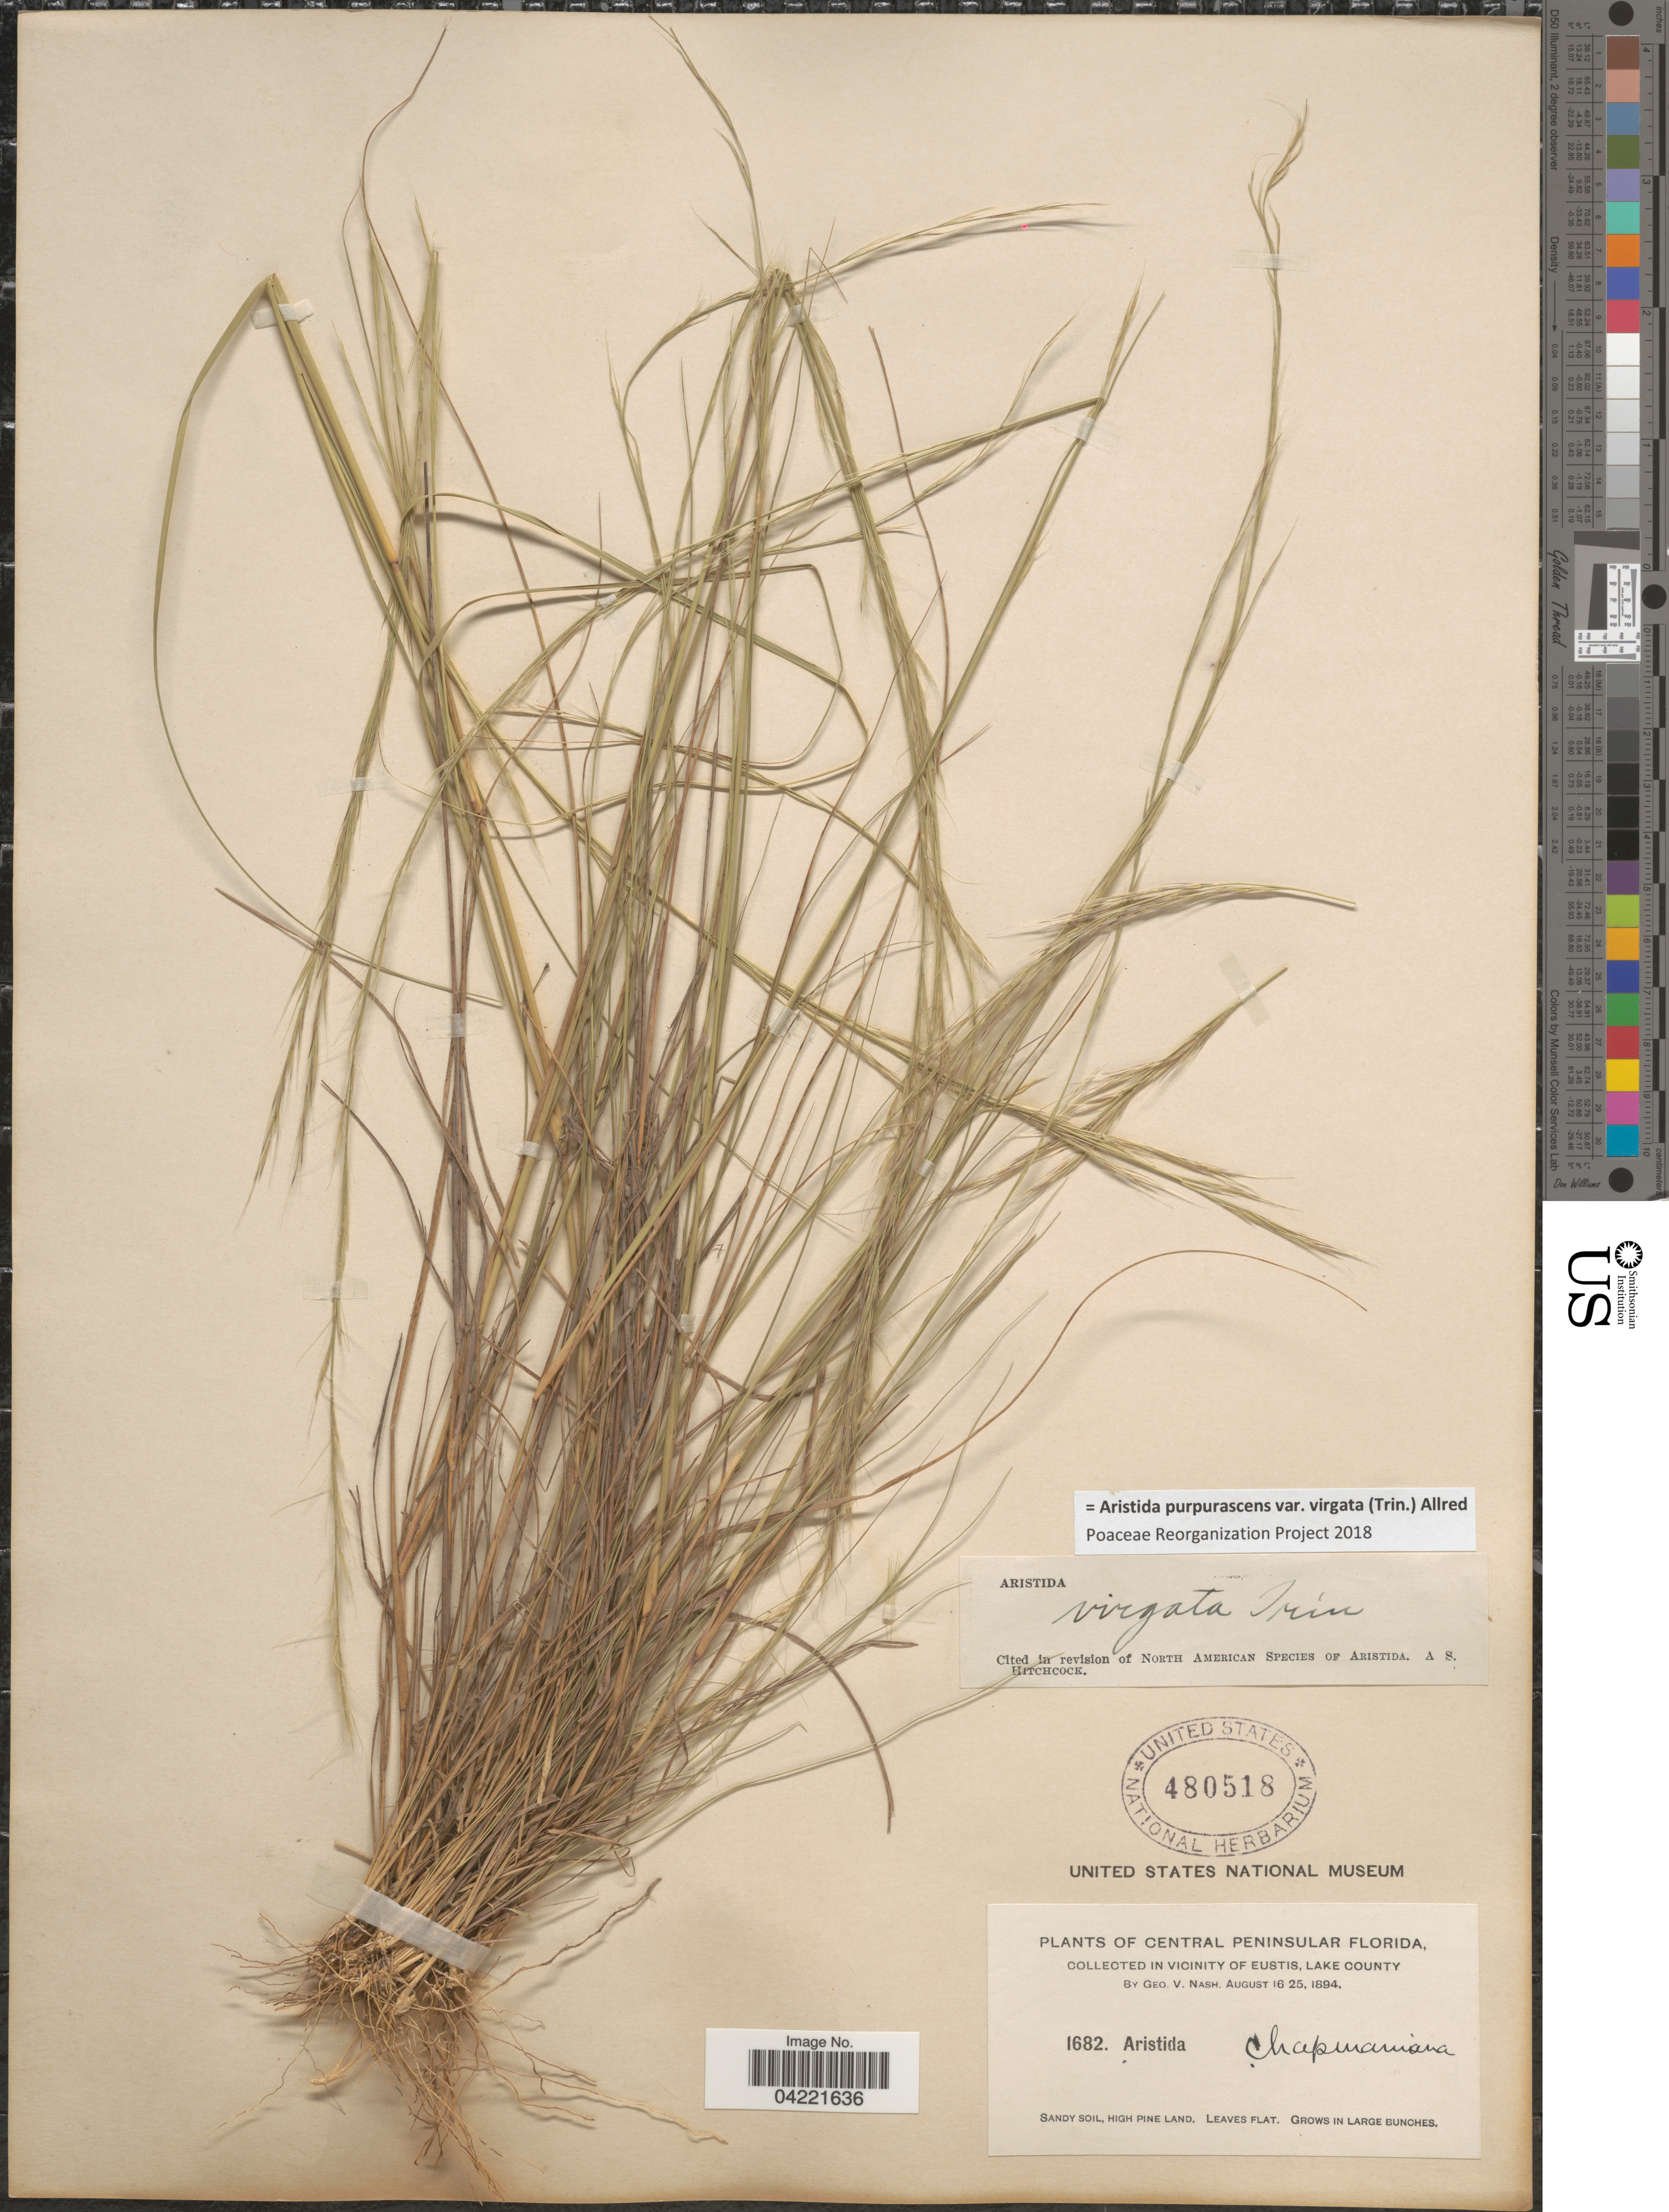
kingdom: Plantae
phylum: Tracheophyta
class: Liliopsida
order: Poales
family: Poaceae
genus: Aristida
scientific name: Aristida purpurascens var. virgata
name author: (Trin.) Allred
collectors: G. V. Nash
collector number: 1682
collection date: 1894-08-16/1894-08-25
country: United States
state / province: Florida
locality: Central Peninsular Florida. In vicinity of Eustis, Lake County.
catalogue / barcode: US 480518